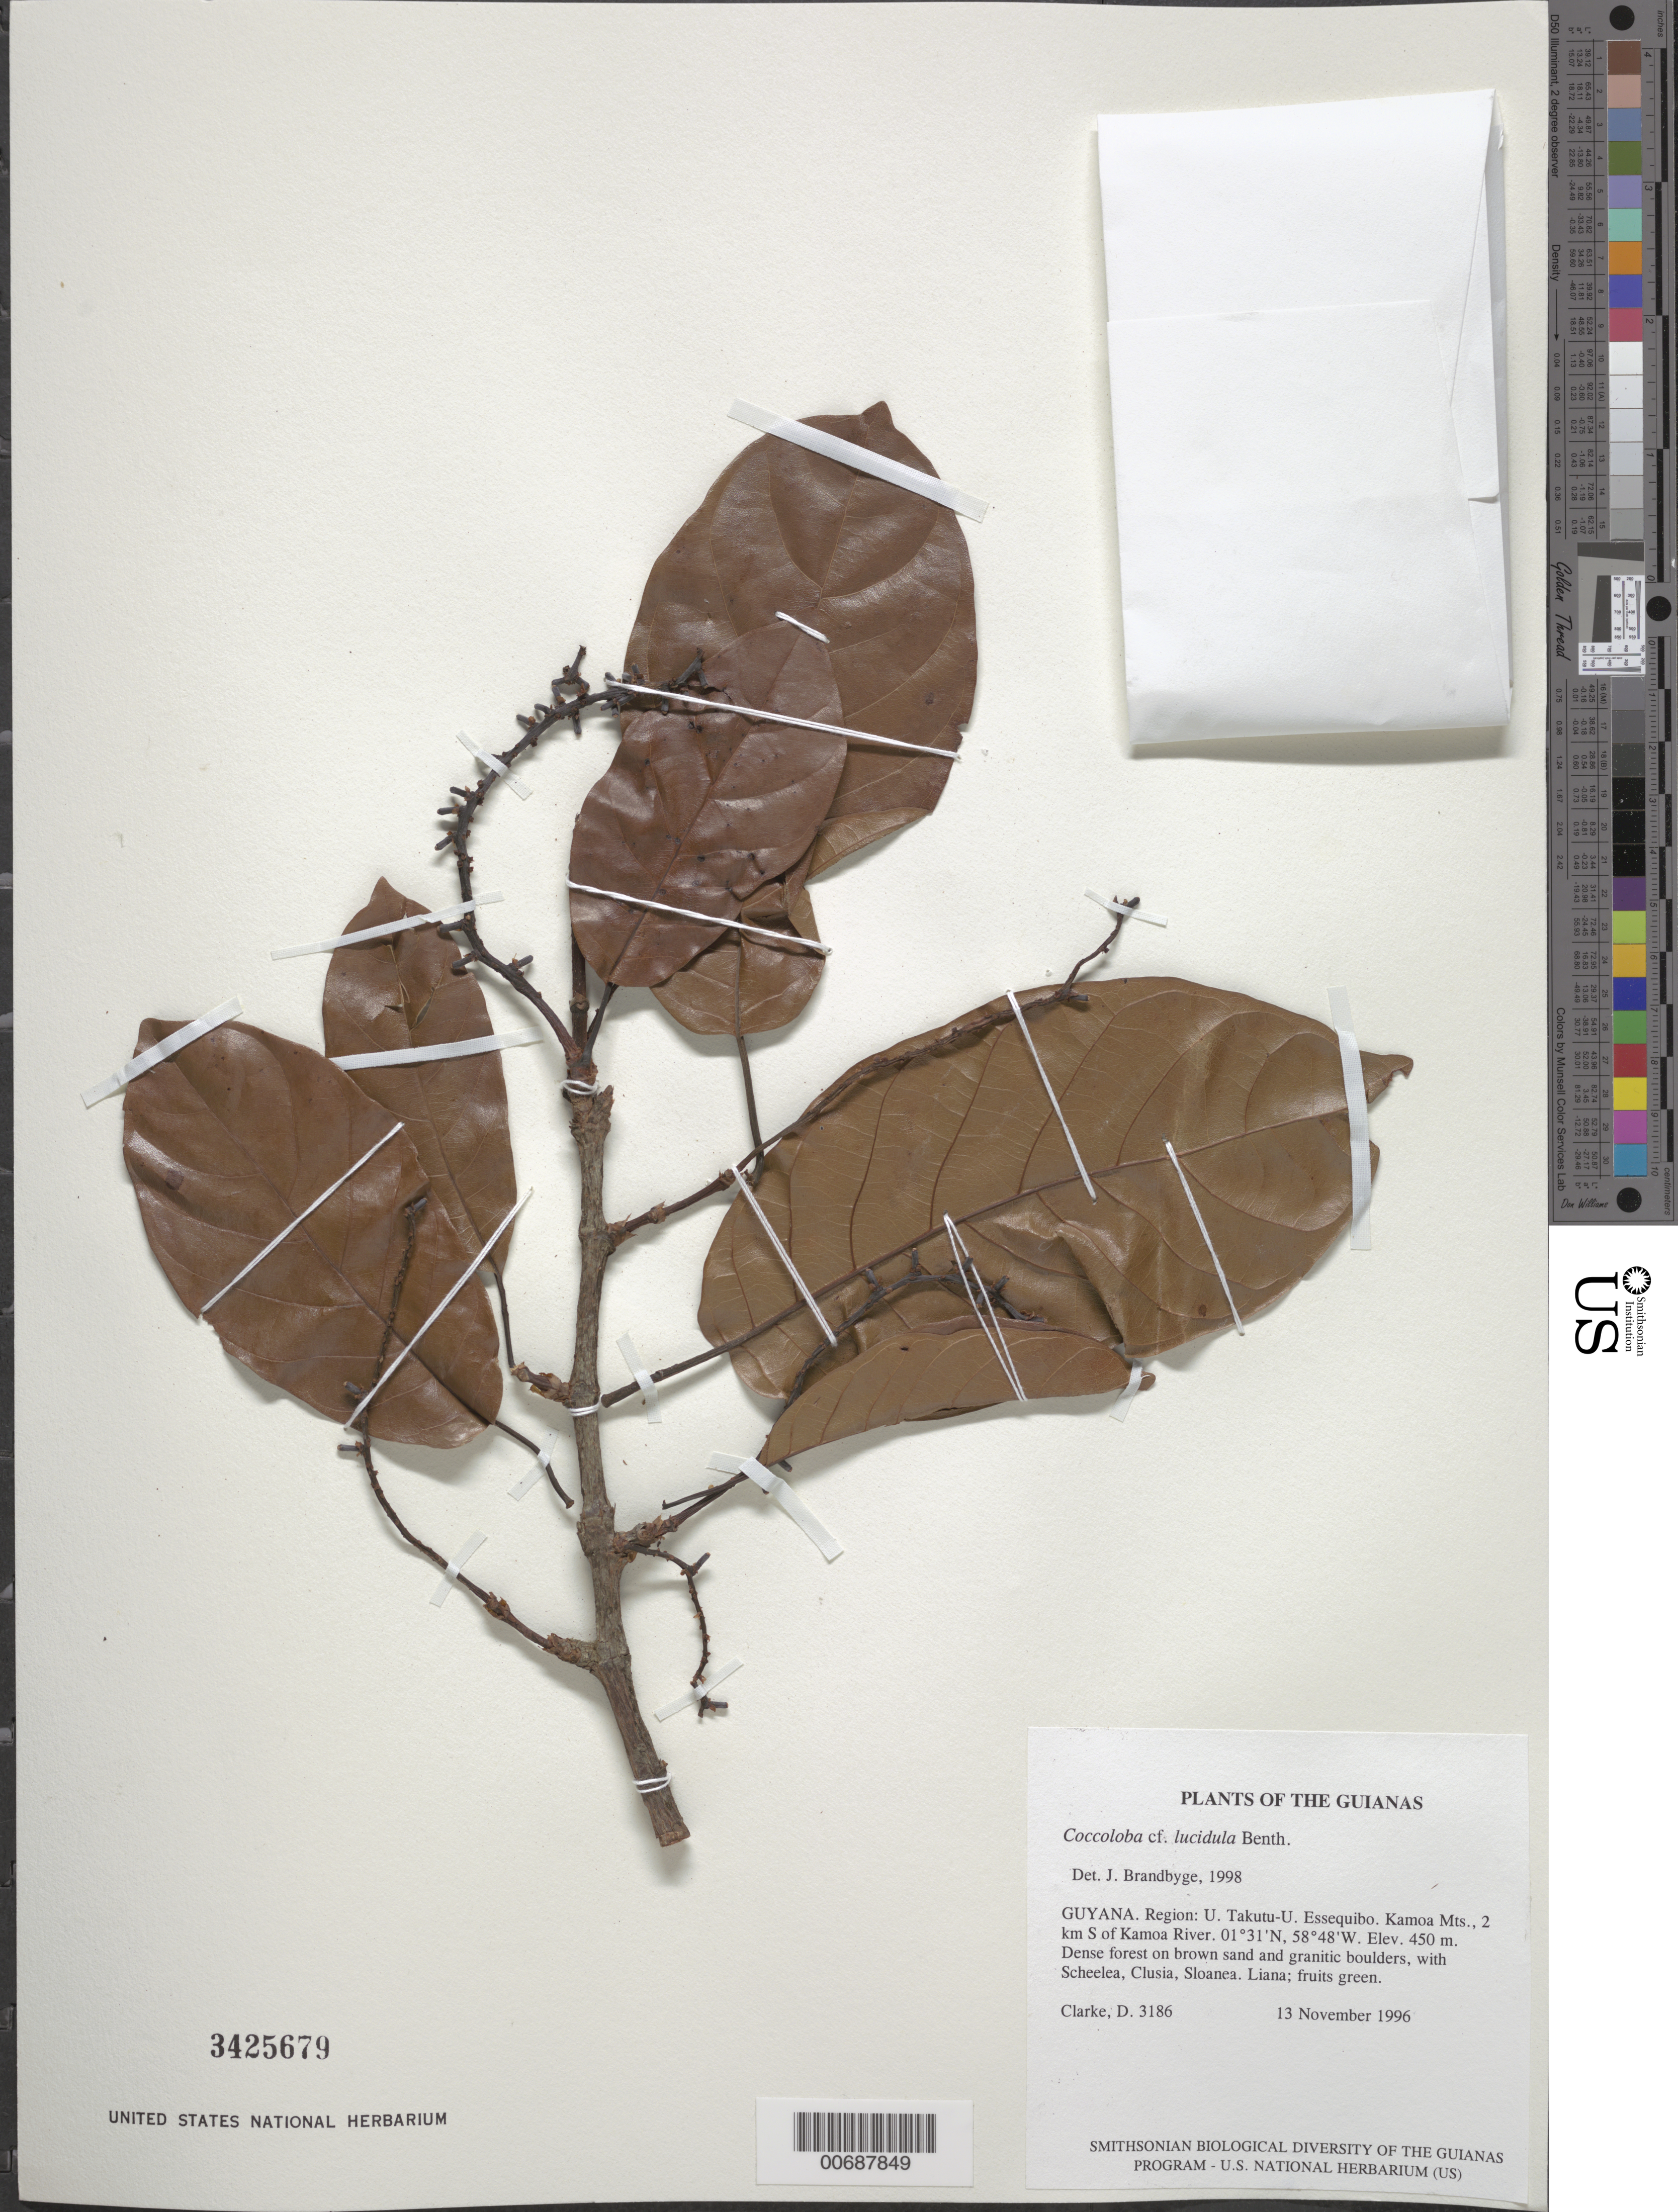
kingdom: Plantae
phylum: Tracheophyta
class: Magnoliopsida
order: Caryophyllales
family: Polygonaceae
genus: Coccoloba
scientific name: Coccoloba lucidula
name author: Benth.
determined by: Brandbyge, J.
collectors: H. D. Clarke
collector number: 3186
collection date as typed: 13 November 1996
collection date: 1996-11-13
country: Guyana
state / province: U. Takutu-U. Essequibo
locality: Kamoa Mts., 2 km S of Kamoa River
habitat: Dense forest on brown sand and granitic boulders, with Scheelea, Clusia, Sloanea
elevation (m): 450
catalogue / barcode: US 3425679